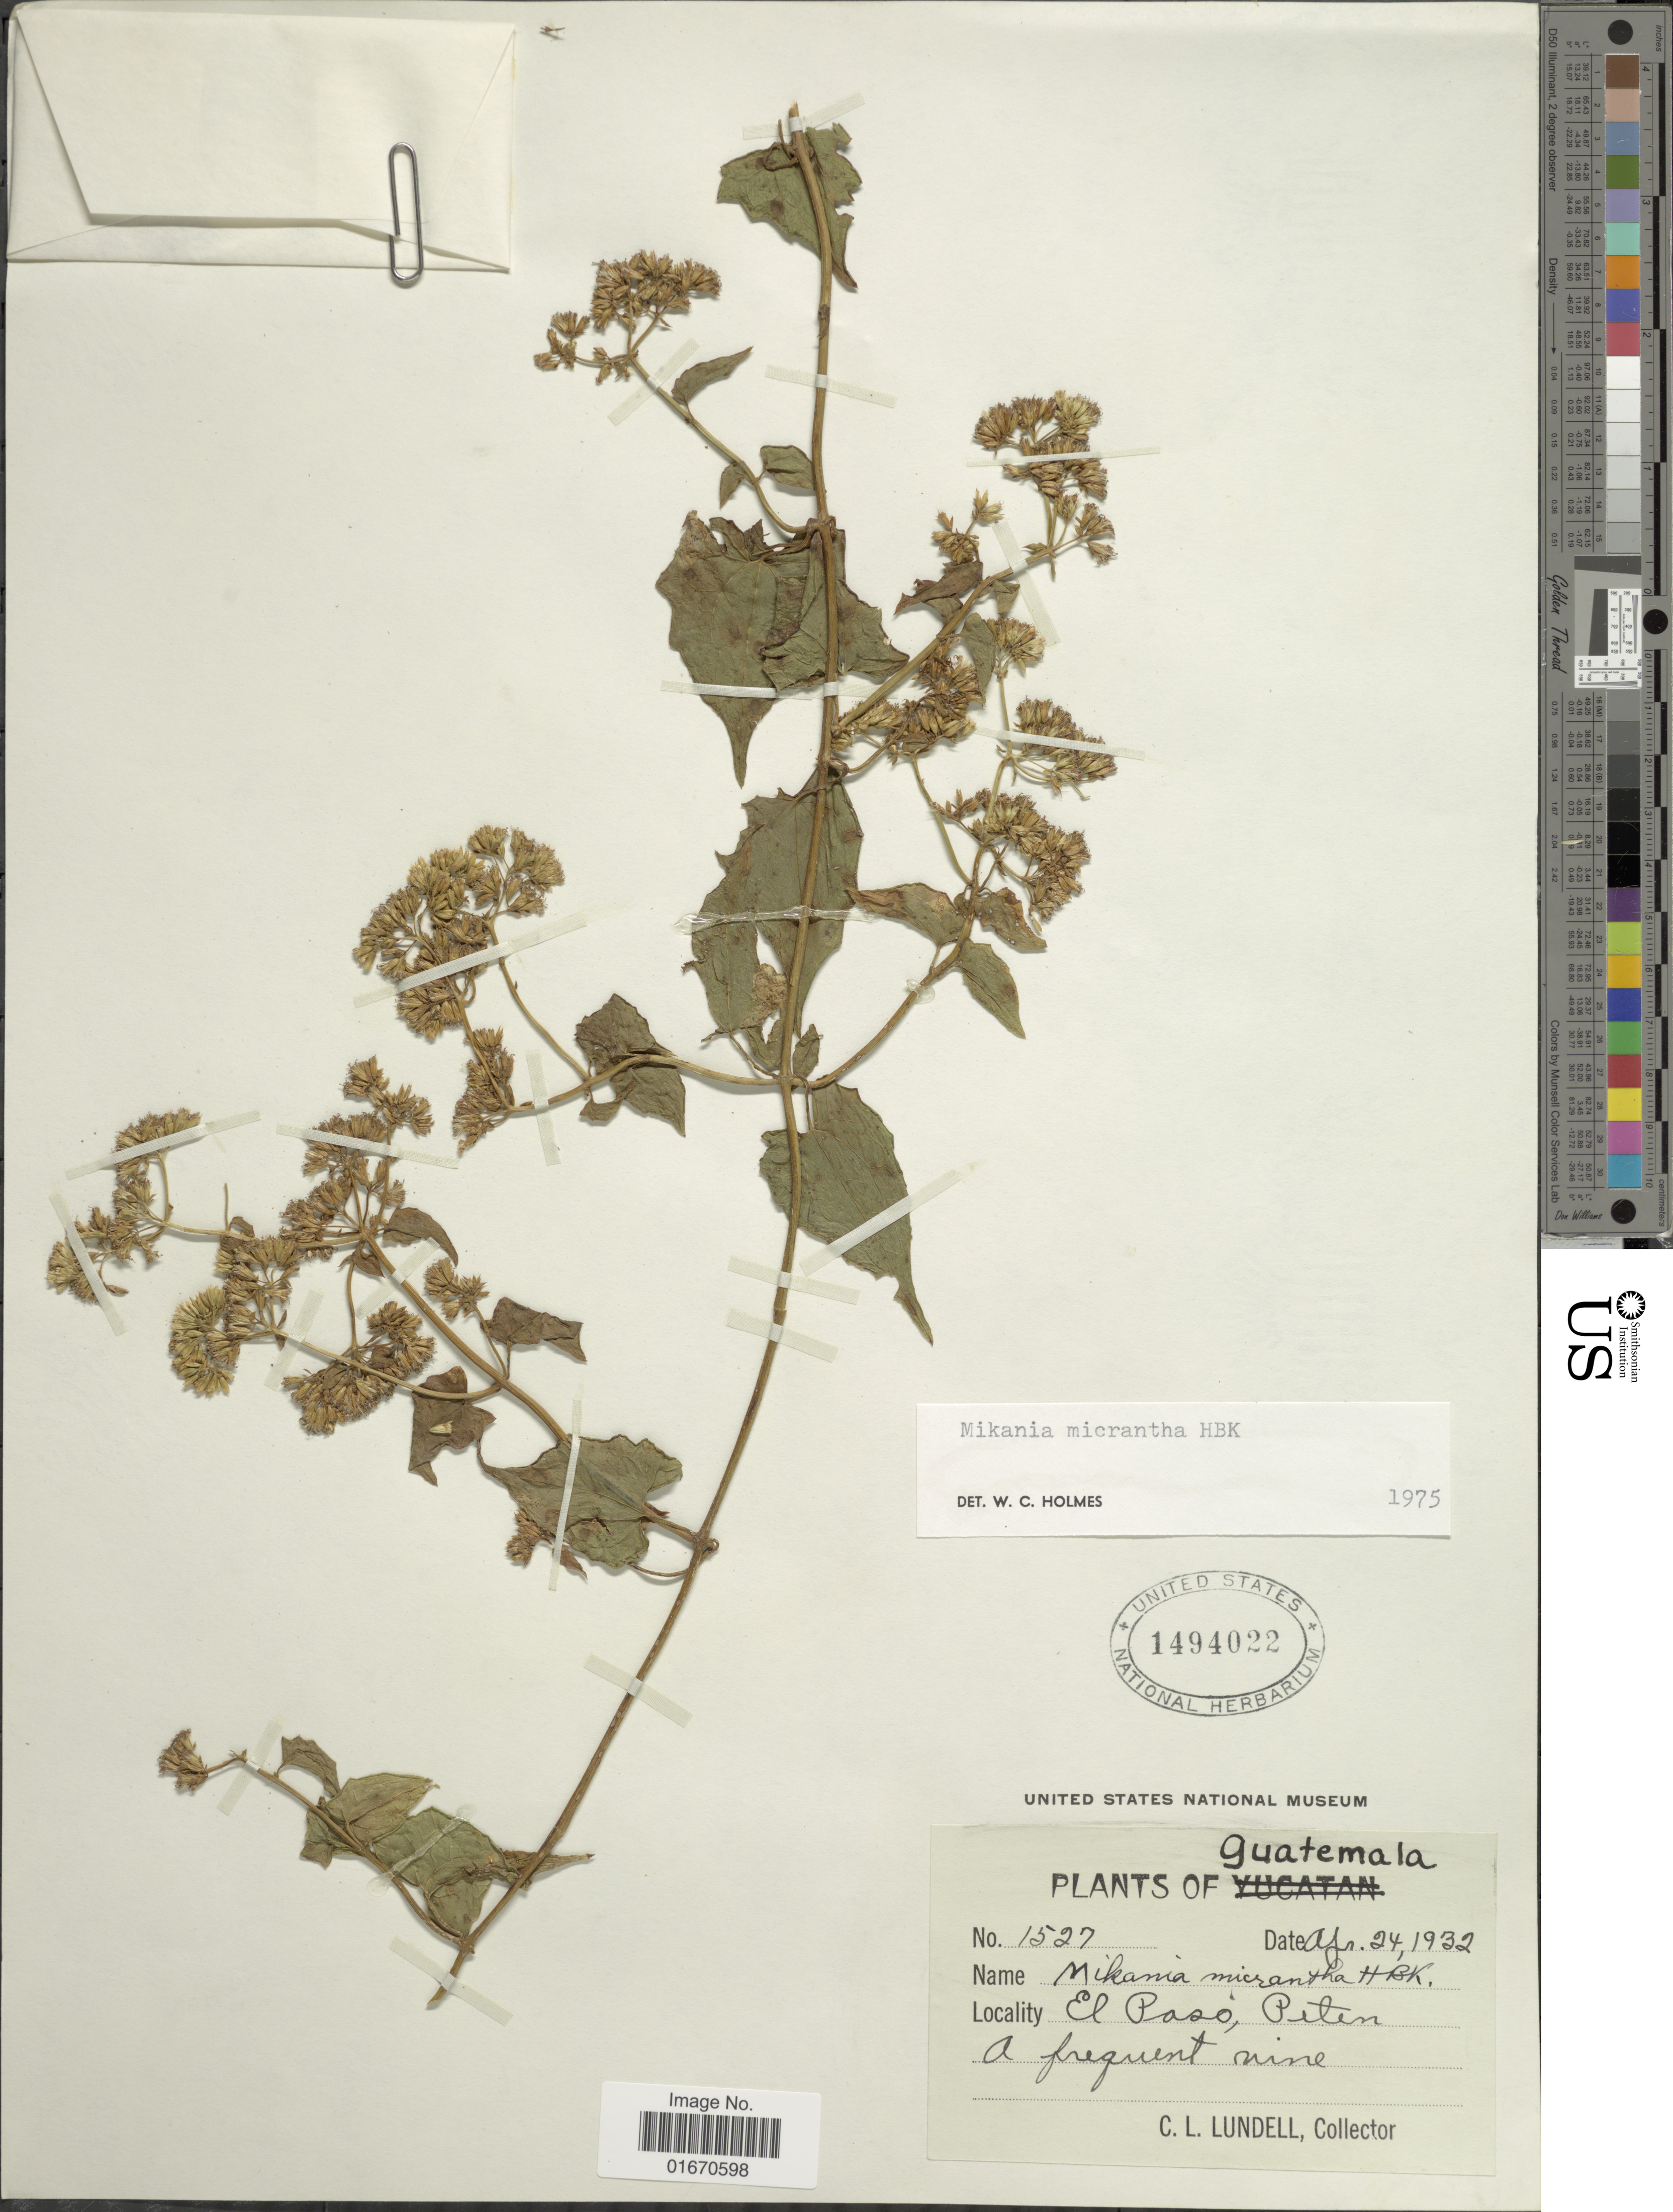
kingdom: Plantae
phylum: Tracheophyta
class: Magnoliopsida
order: Asterales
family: Asteraceae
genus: Mikania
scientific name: Mikania micrantha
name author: Kunth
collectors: C. L. Lundell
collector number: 1527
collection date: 1932-04-24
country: Guatemala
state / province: El Petén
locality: El Paso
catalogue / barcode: US 1494022